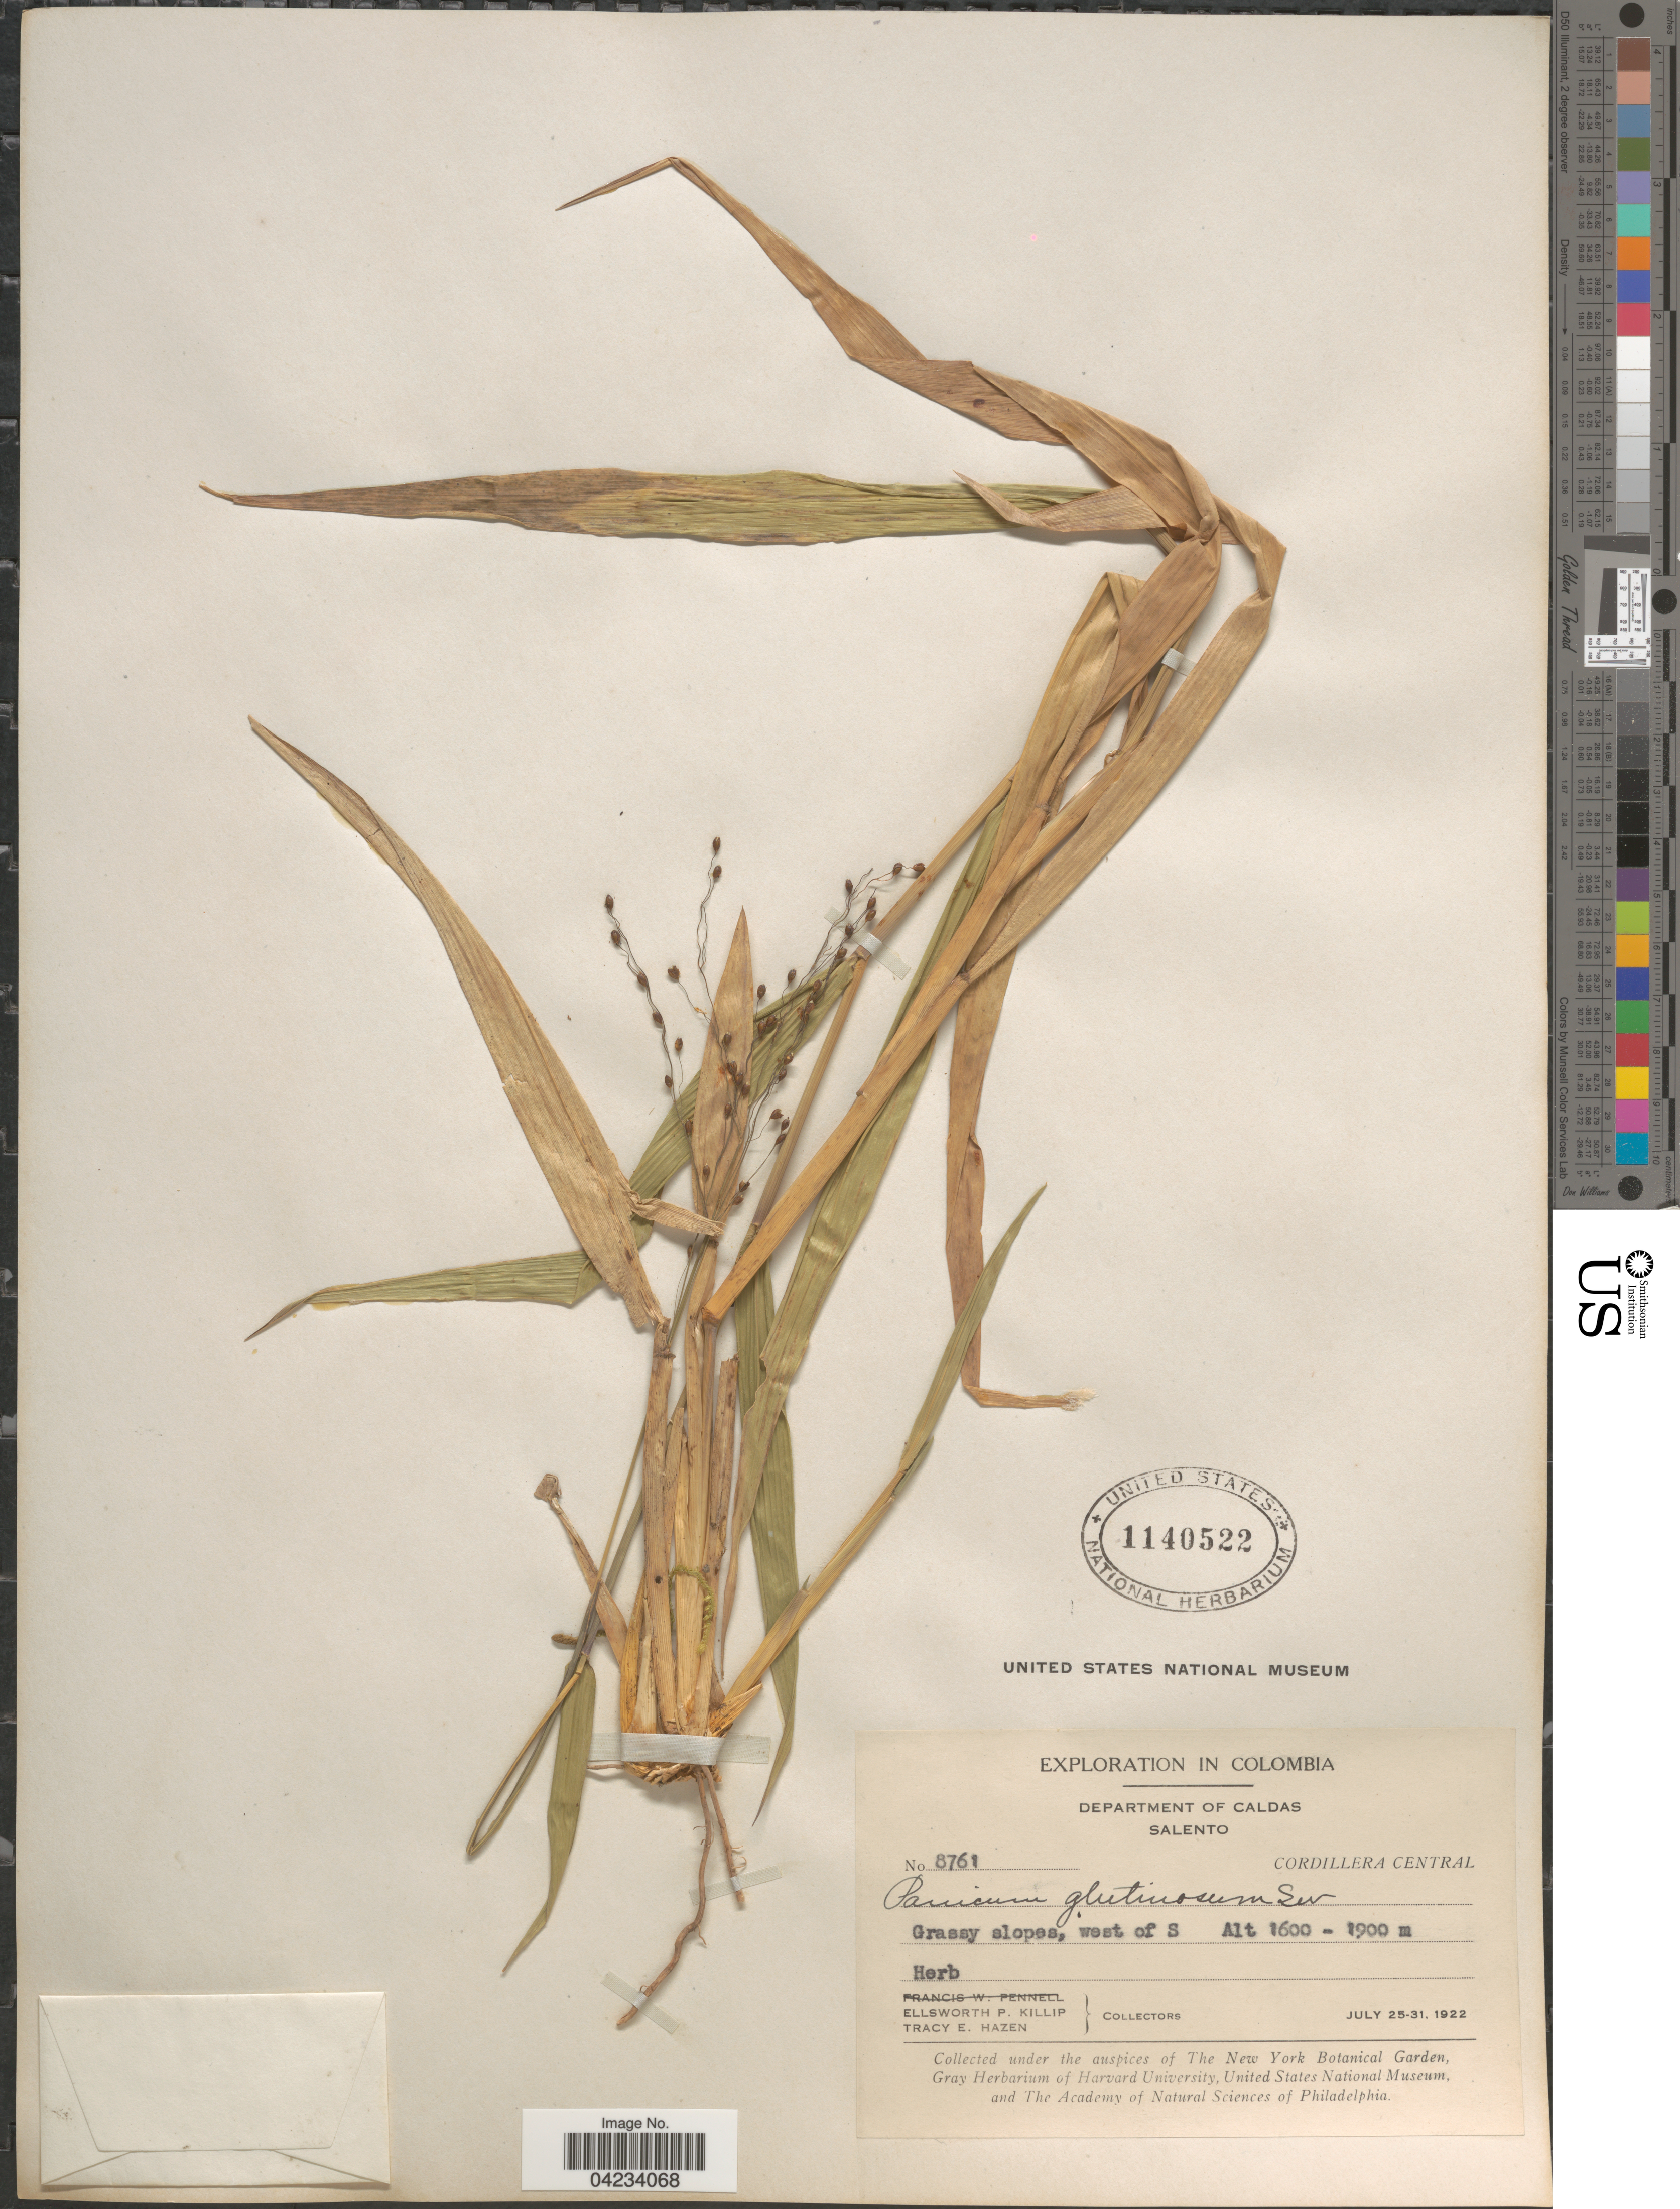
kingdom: Plantae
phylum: Tracheophyta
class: Liliopsida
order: Poales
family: Poaceae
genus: Homolepis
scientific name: Homolepis glutinosa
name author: (Sw.) Zuloaga & Soderstr.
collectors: E. P. Killip & T. E. Hazen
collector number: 8761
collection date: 1922-07-25/1922-07-31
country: Colombia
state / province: Caldas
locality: Exploration in Colombia. Department of Caldas. Salento. Cordillera Central. West of S.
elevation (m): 1600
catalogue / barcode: US 1140522